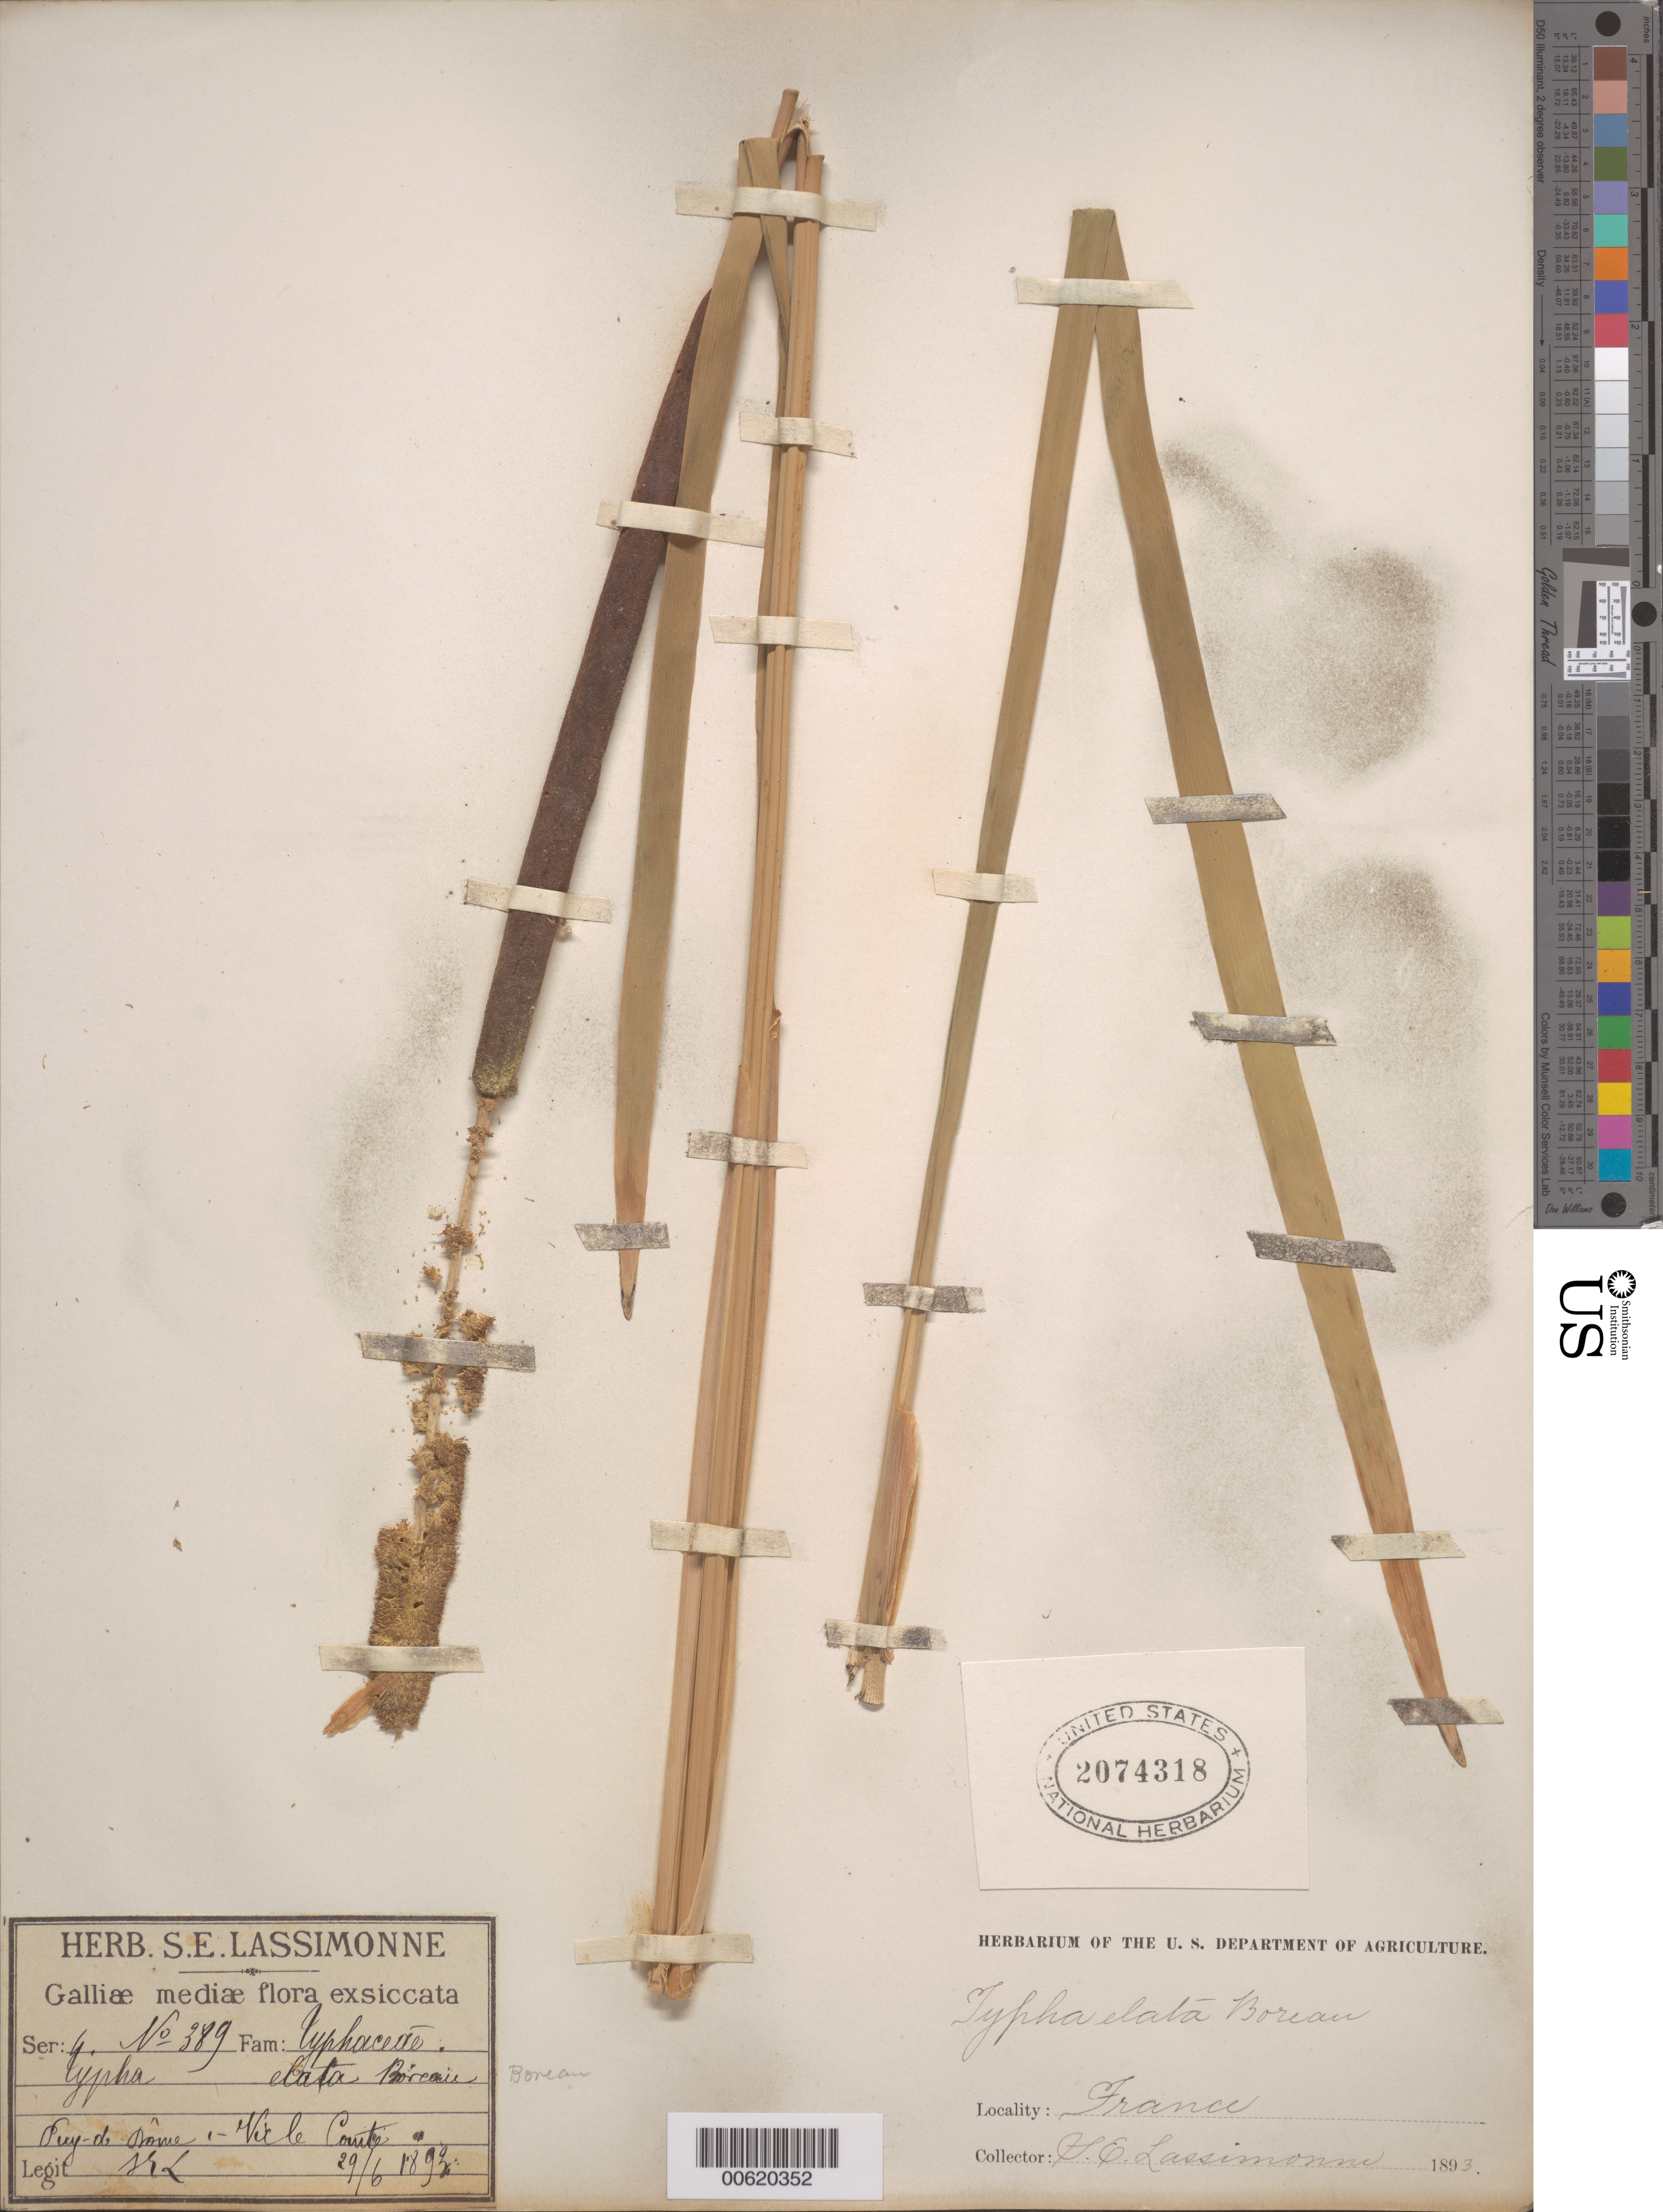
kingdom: Plantae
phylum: Tracheophyta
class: Liliopsida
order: Poales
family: Typhaceae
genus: Typha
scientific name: Typha elata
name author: Boreau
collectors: S. Lassimonne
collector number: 389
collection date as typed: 29 Jun 1893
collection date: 1893-06-29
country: France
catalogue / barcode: US 2074318